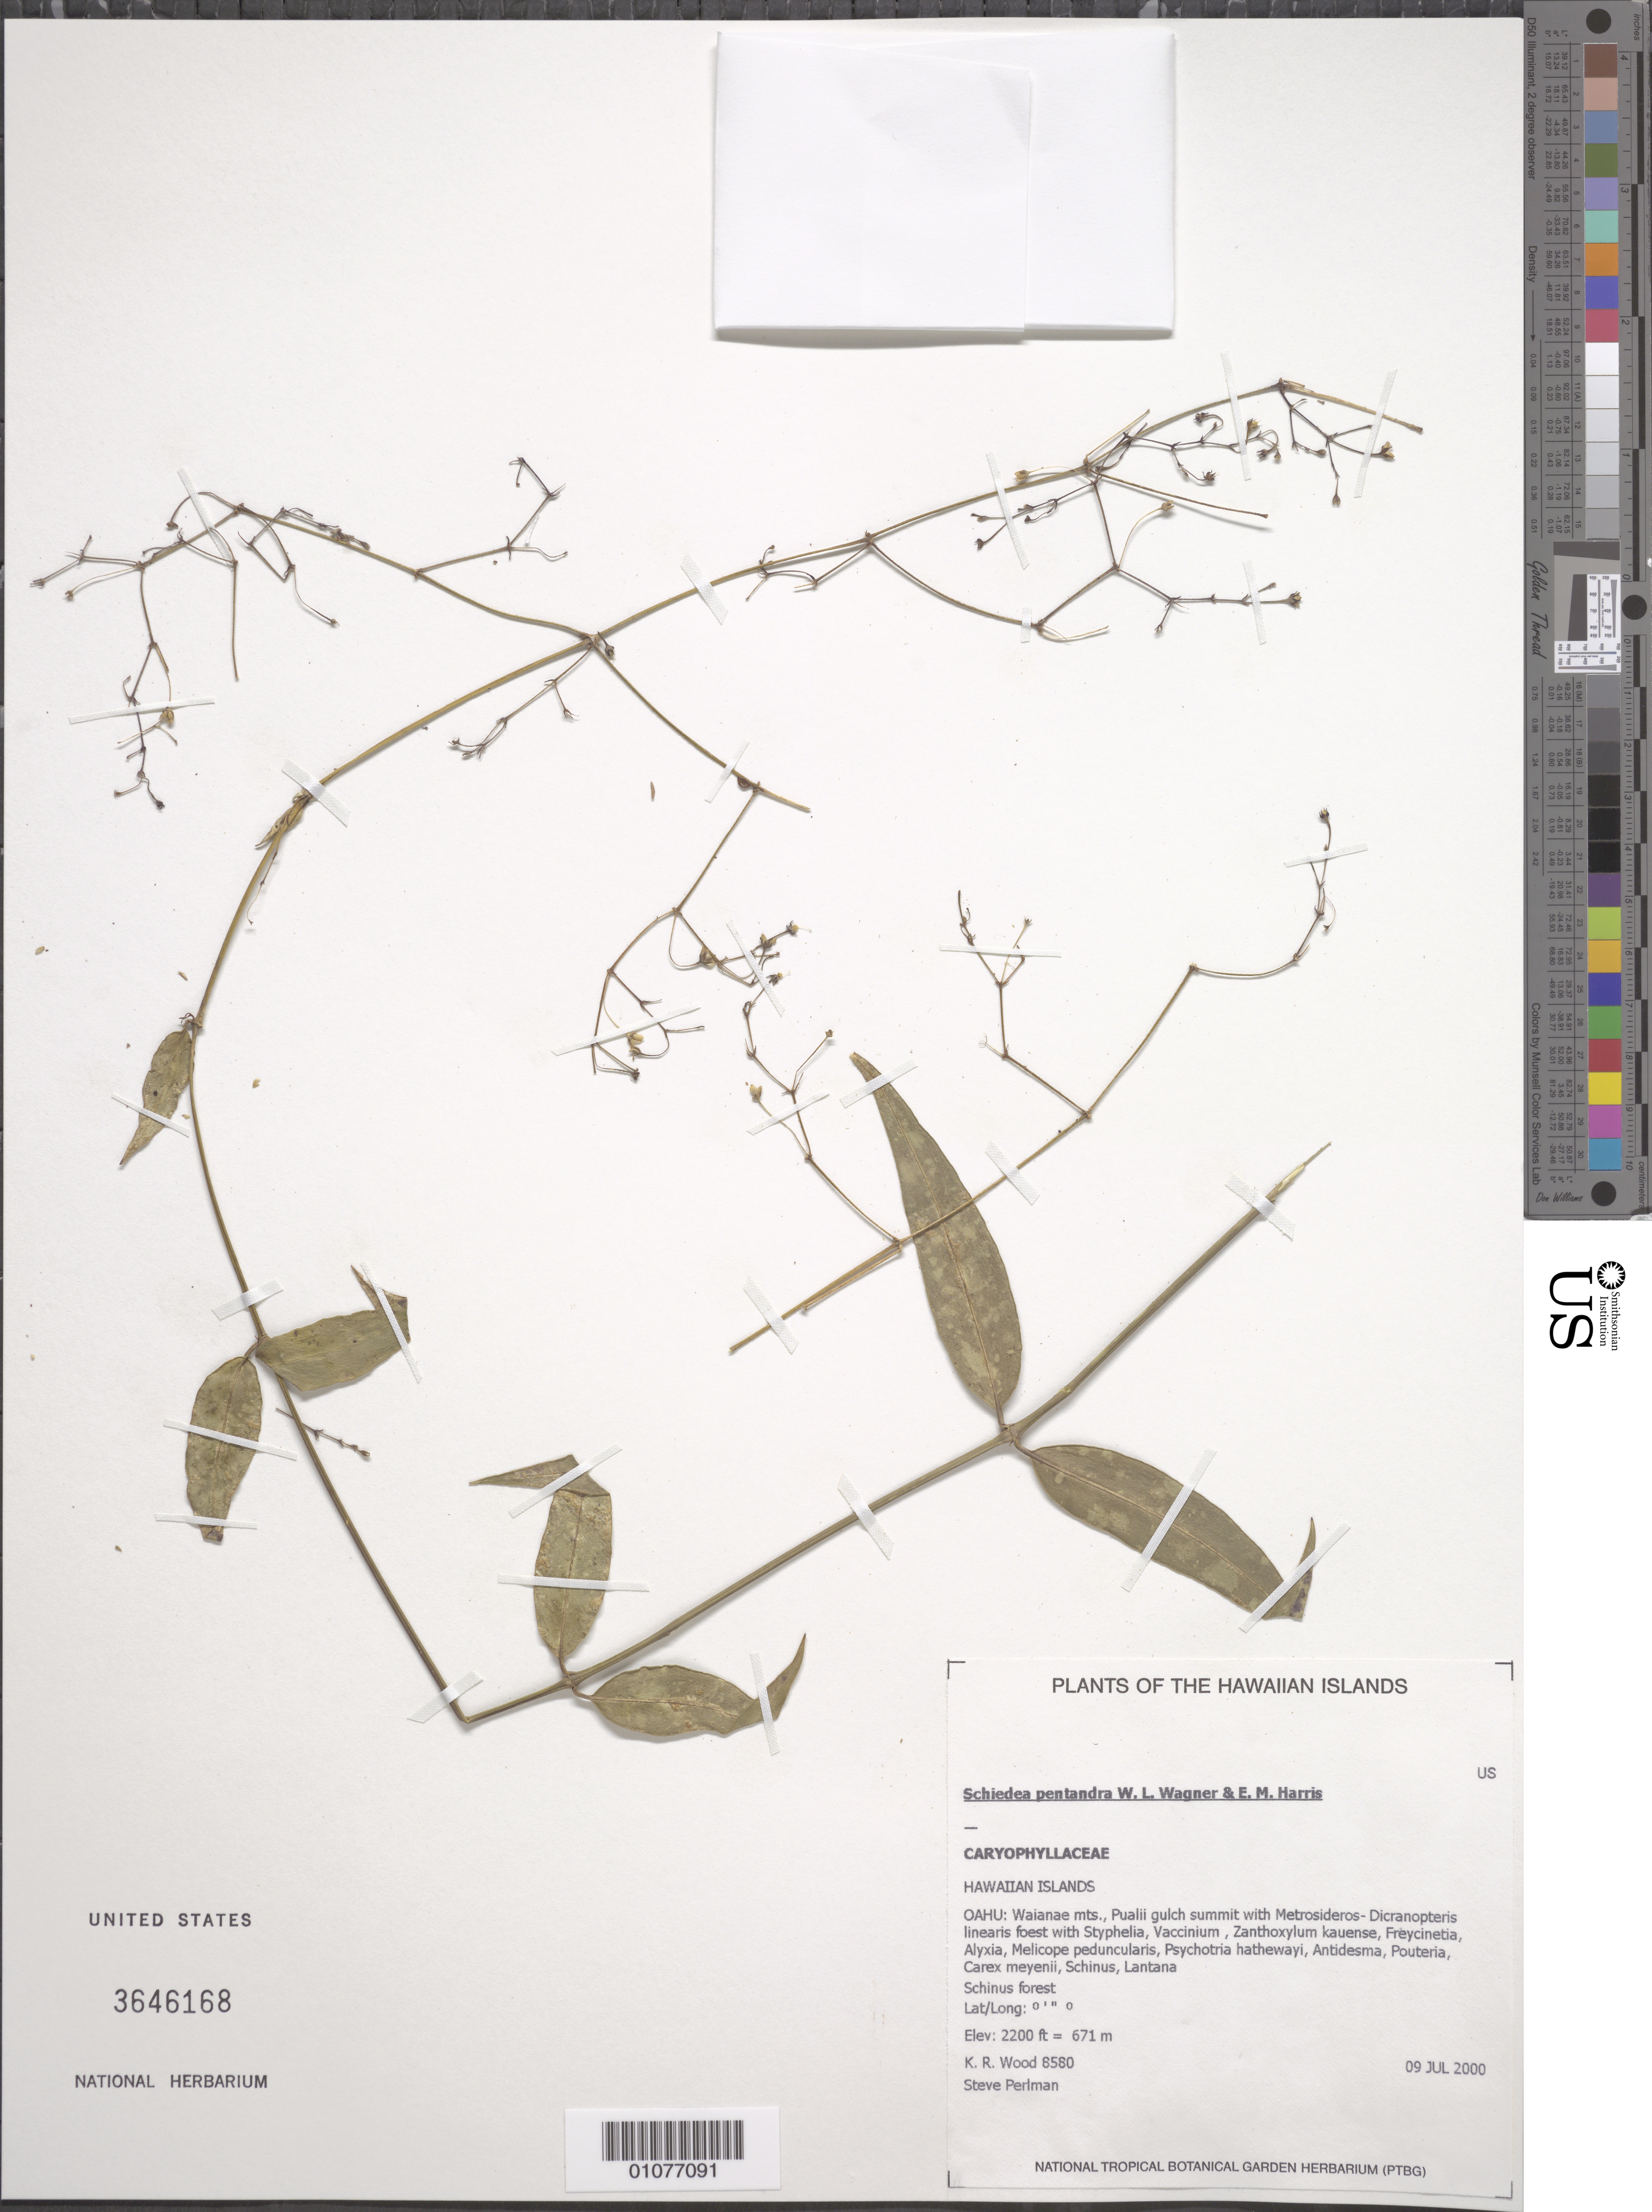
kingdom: Plantae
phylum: Tracheophyta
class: Magnoliopsida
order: Caryophyllales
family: Caryophyllaceae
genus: Schiedea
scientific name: Schiedea pentandra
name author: W.L. Wagner & E.M. Harris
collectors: K. R. Wood & S. P. Perlman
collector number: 8580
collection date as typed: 9 Jul 2000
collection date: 2000-07-09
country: United States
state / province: Hawaii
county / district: Honolulu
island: Oahu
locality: Waianae Mts., Pualii gulch summit.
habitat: Schinus forest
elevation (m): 671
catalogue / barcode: US 3646168